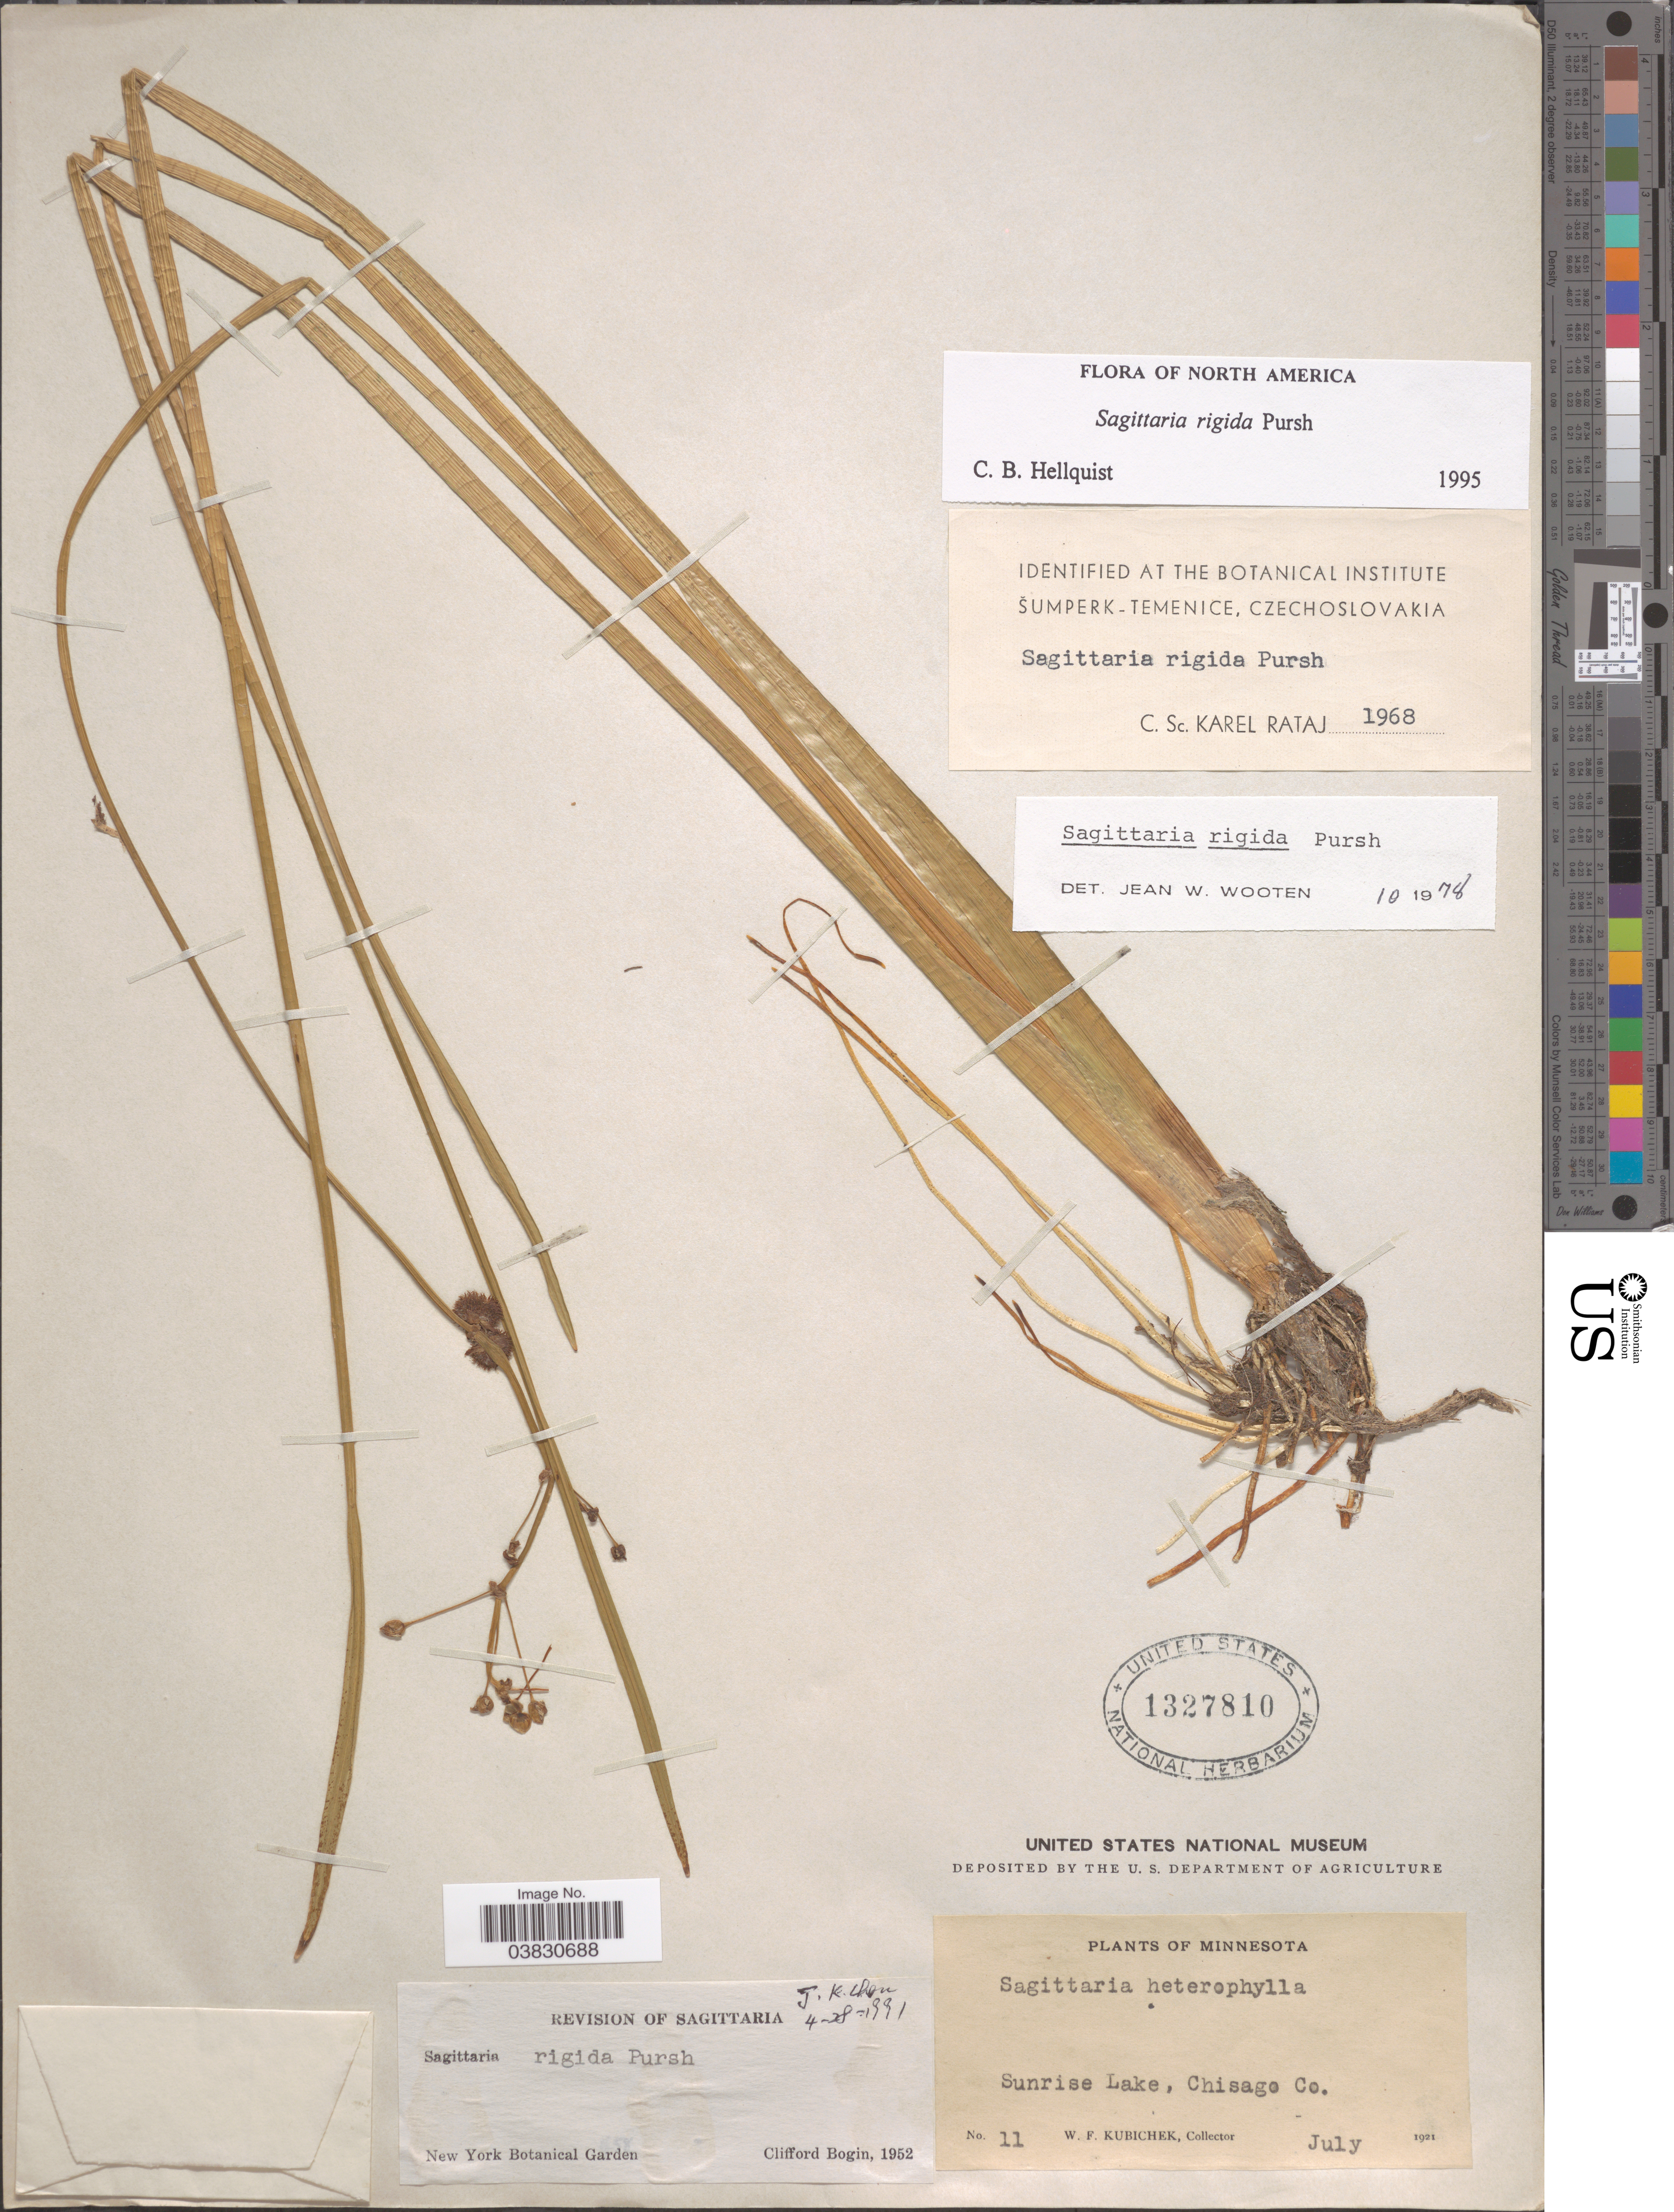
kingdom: Plantae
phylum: Tracheophyta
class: Liliopsida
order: Alismatales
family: Alismataceae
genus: Sagittaria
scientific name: Sagittaria rigida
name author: Pursh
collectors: W. Kubichek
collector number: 11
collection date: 1921-07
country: United States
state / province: Minnesota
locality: Sunrise Lake, Chisago Co.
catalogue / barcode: US 1327810